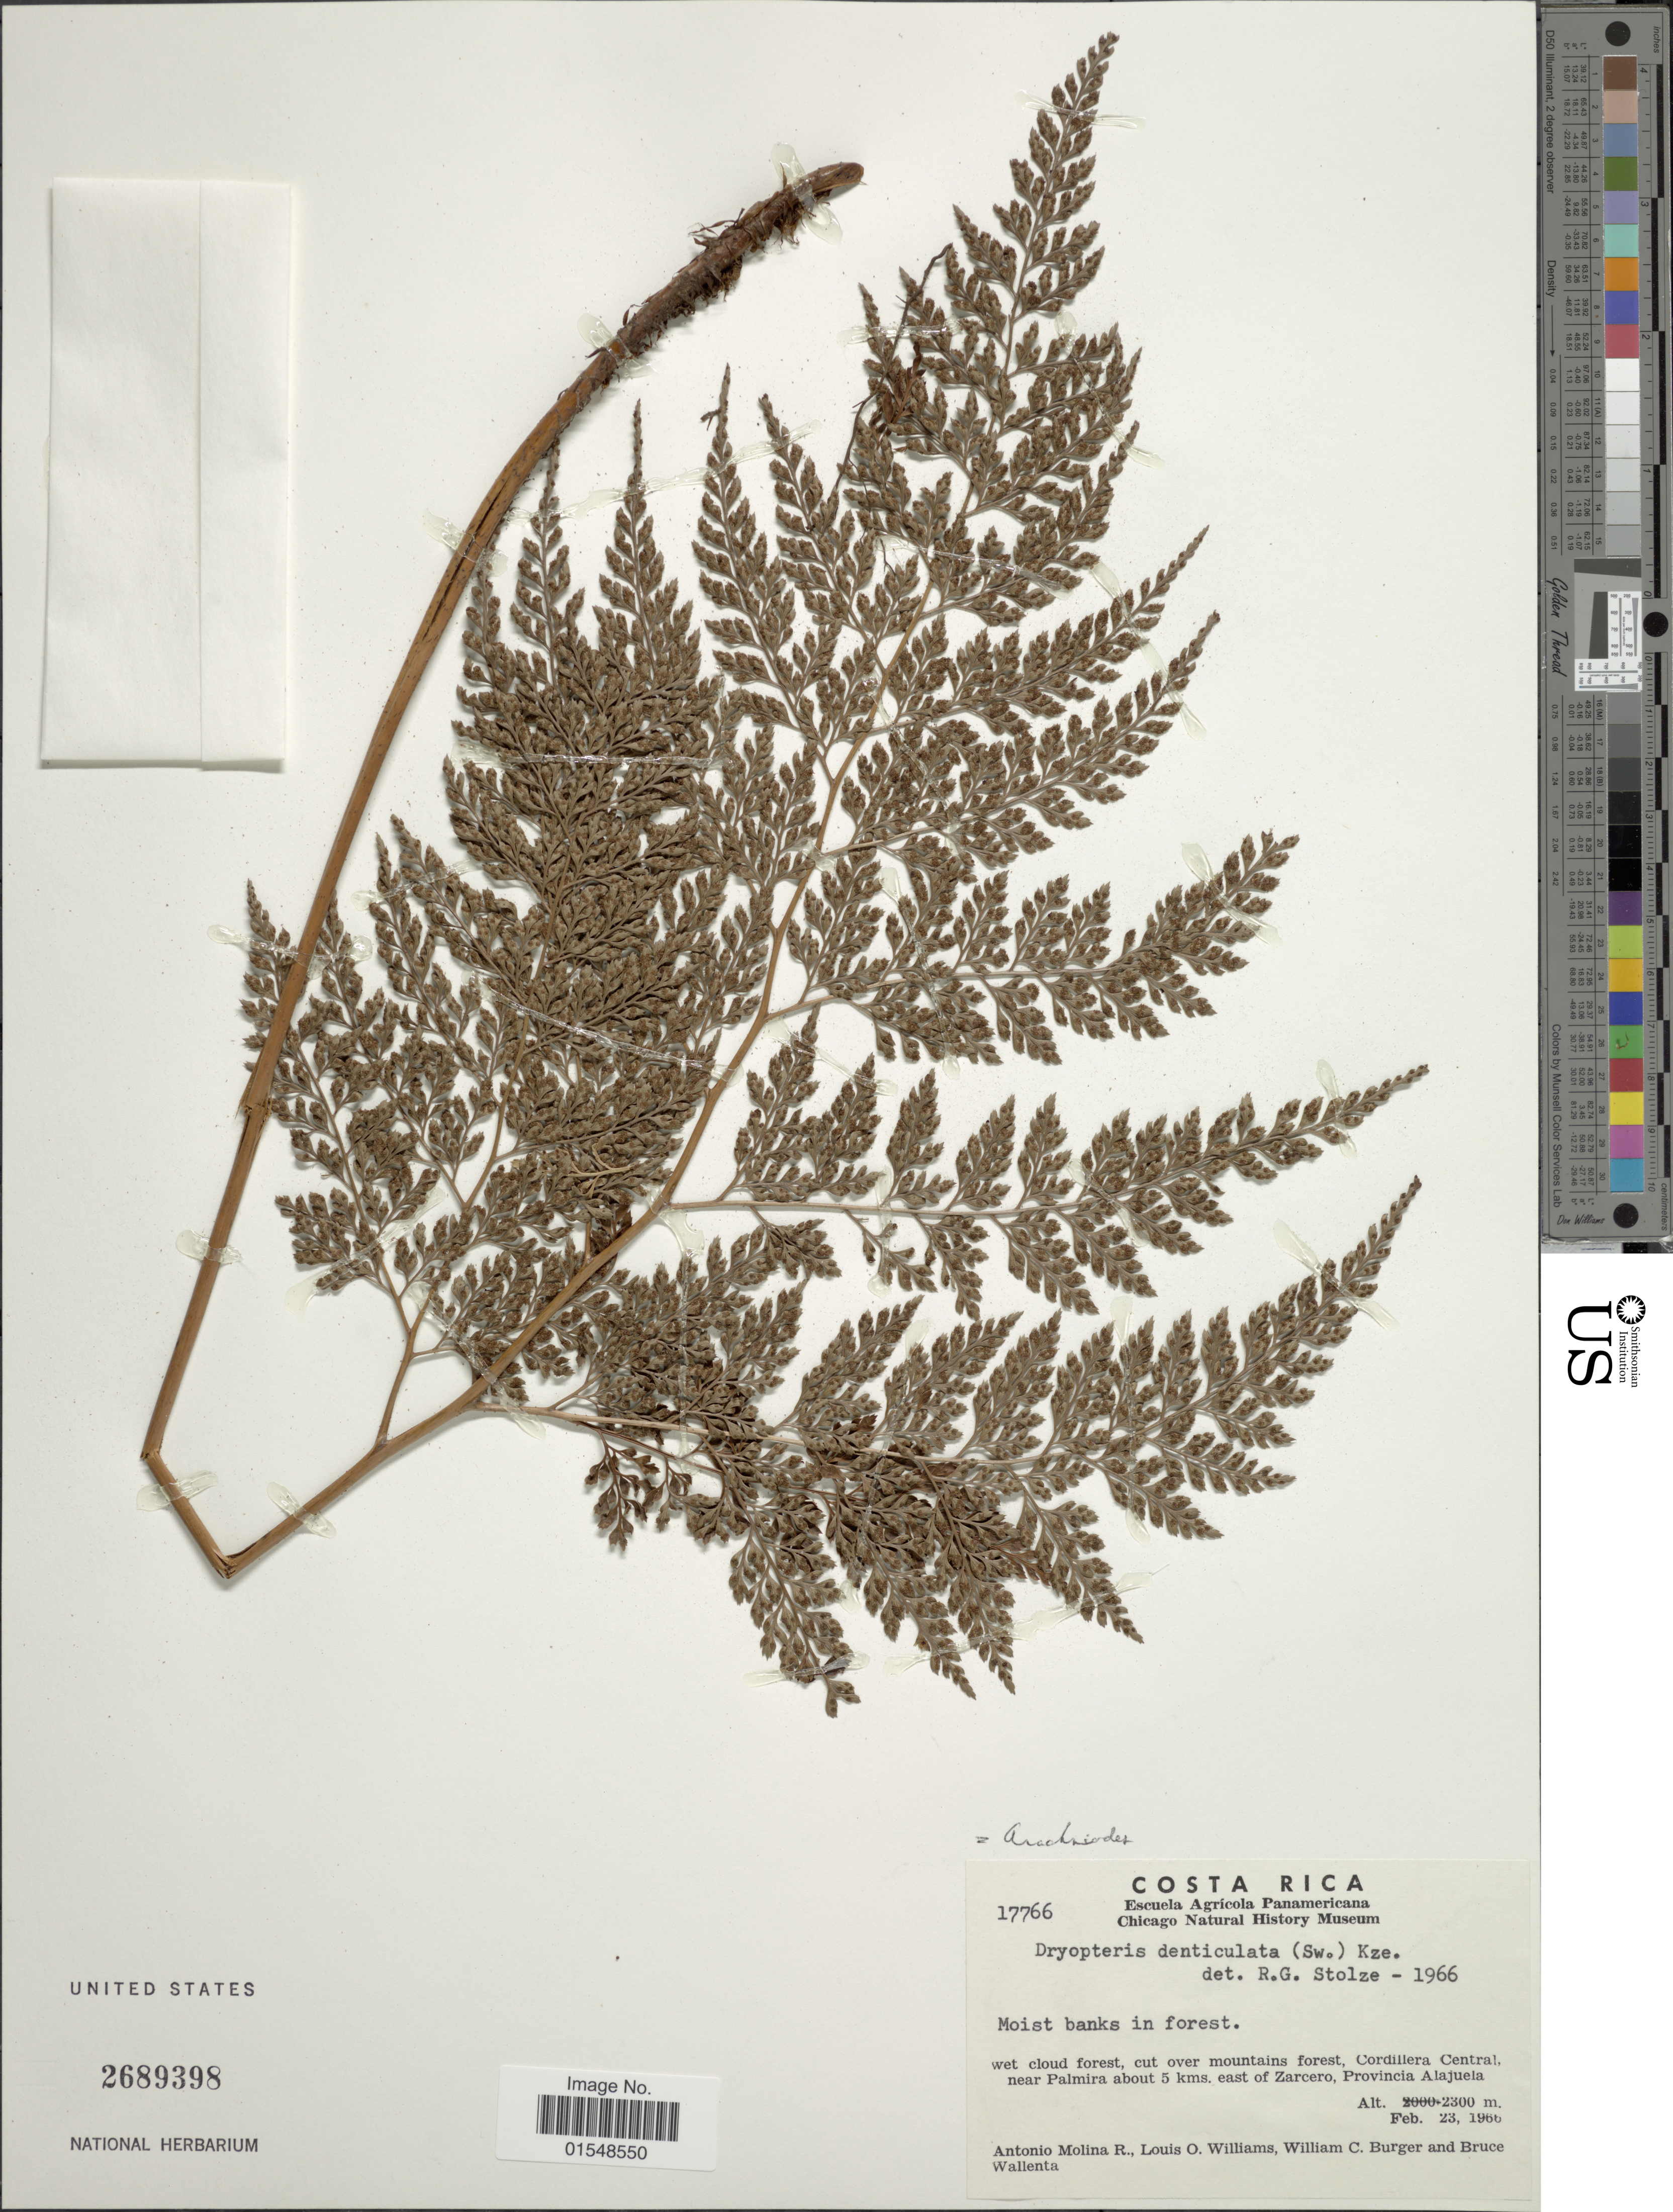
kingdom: Plantae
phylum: Tracheophyta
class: Polypodiopsida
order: Polypodiales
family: Dryopteridaceae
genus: Arachniodes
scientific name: Arachniodes denticulata var. barbensis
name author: (C. Chr.) Lellinger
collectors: A. R. Molina, L. O. Williams, W. Burger & B. Wallenta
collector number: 17766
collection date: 1966-02-23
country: Costa Rica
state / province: Alajuela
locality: Cordillera Central, near Palmira about 5 kms. east of Zarcero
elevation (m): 2300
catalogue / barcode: US 2689398